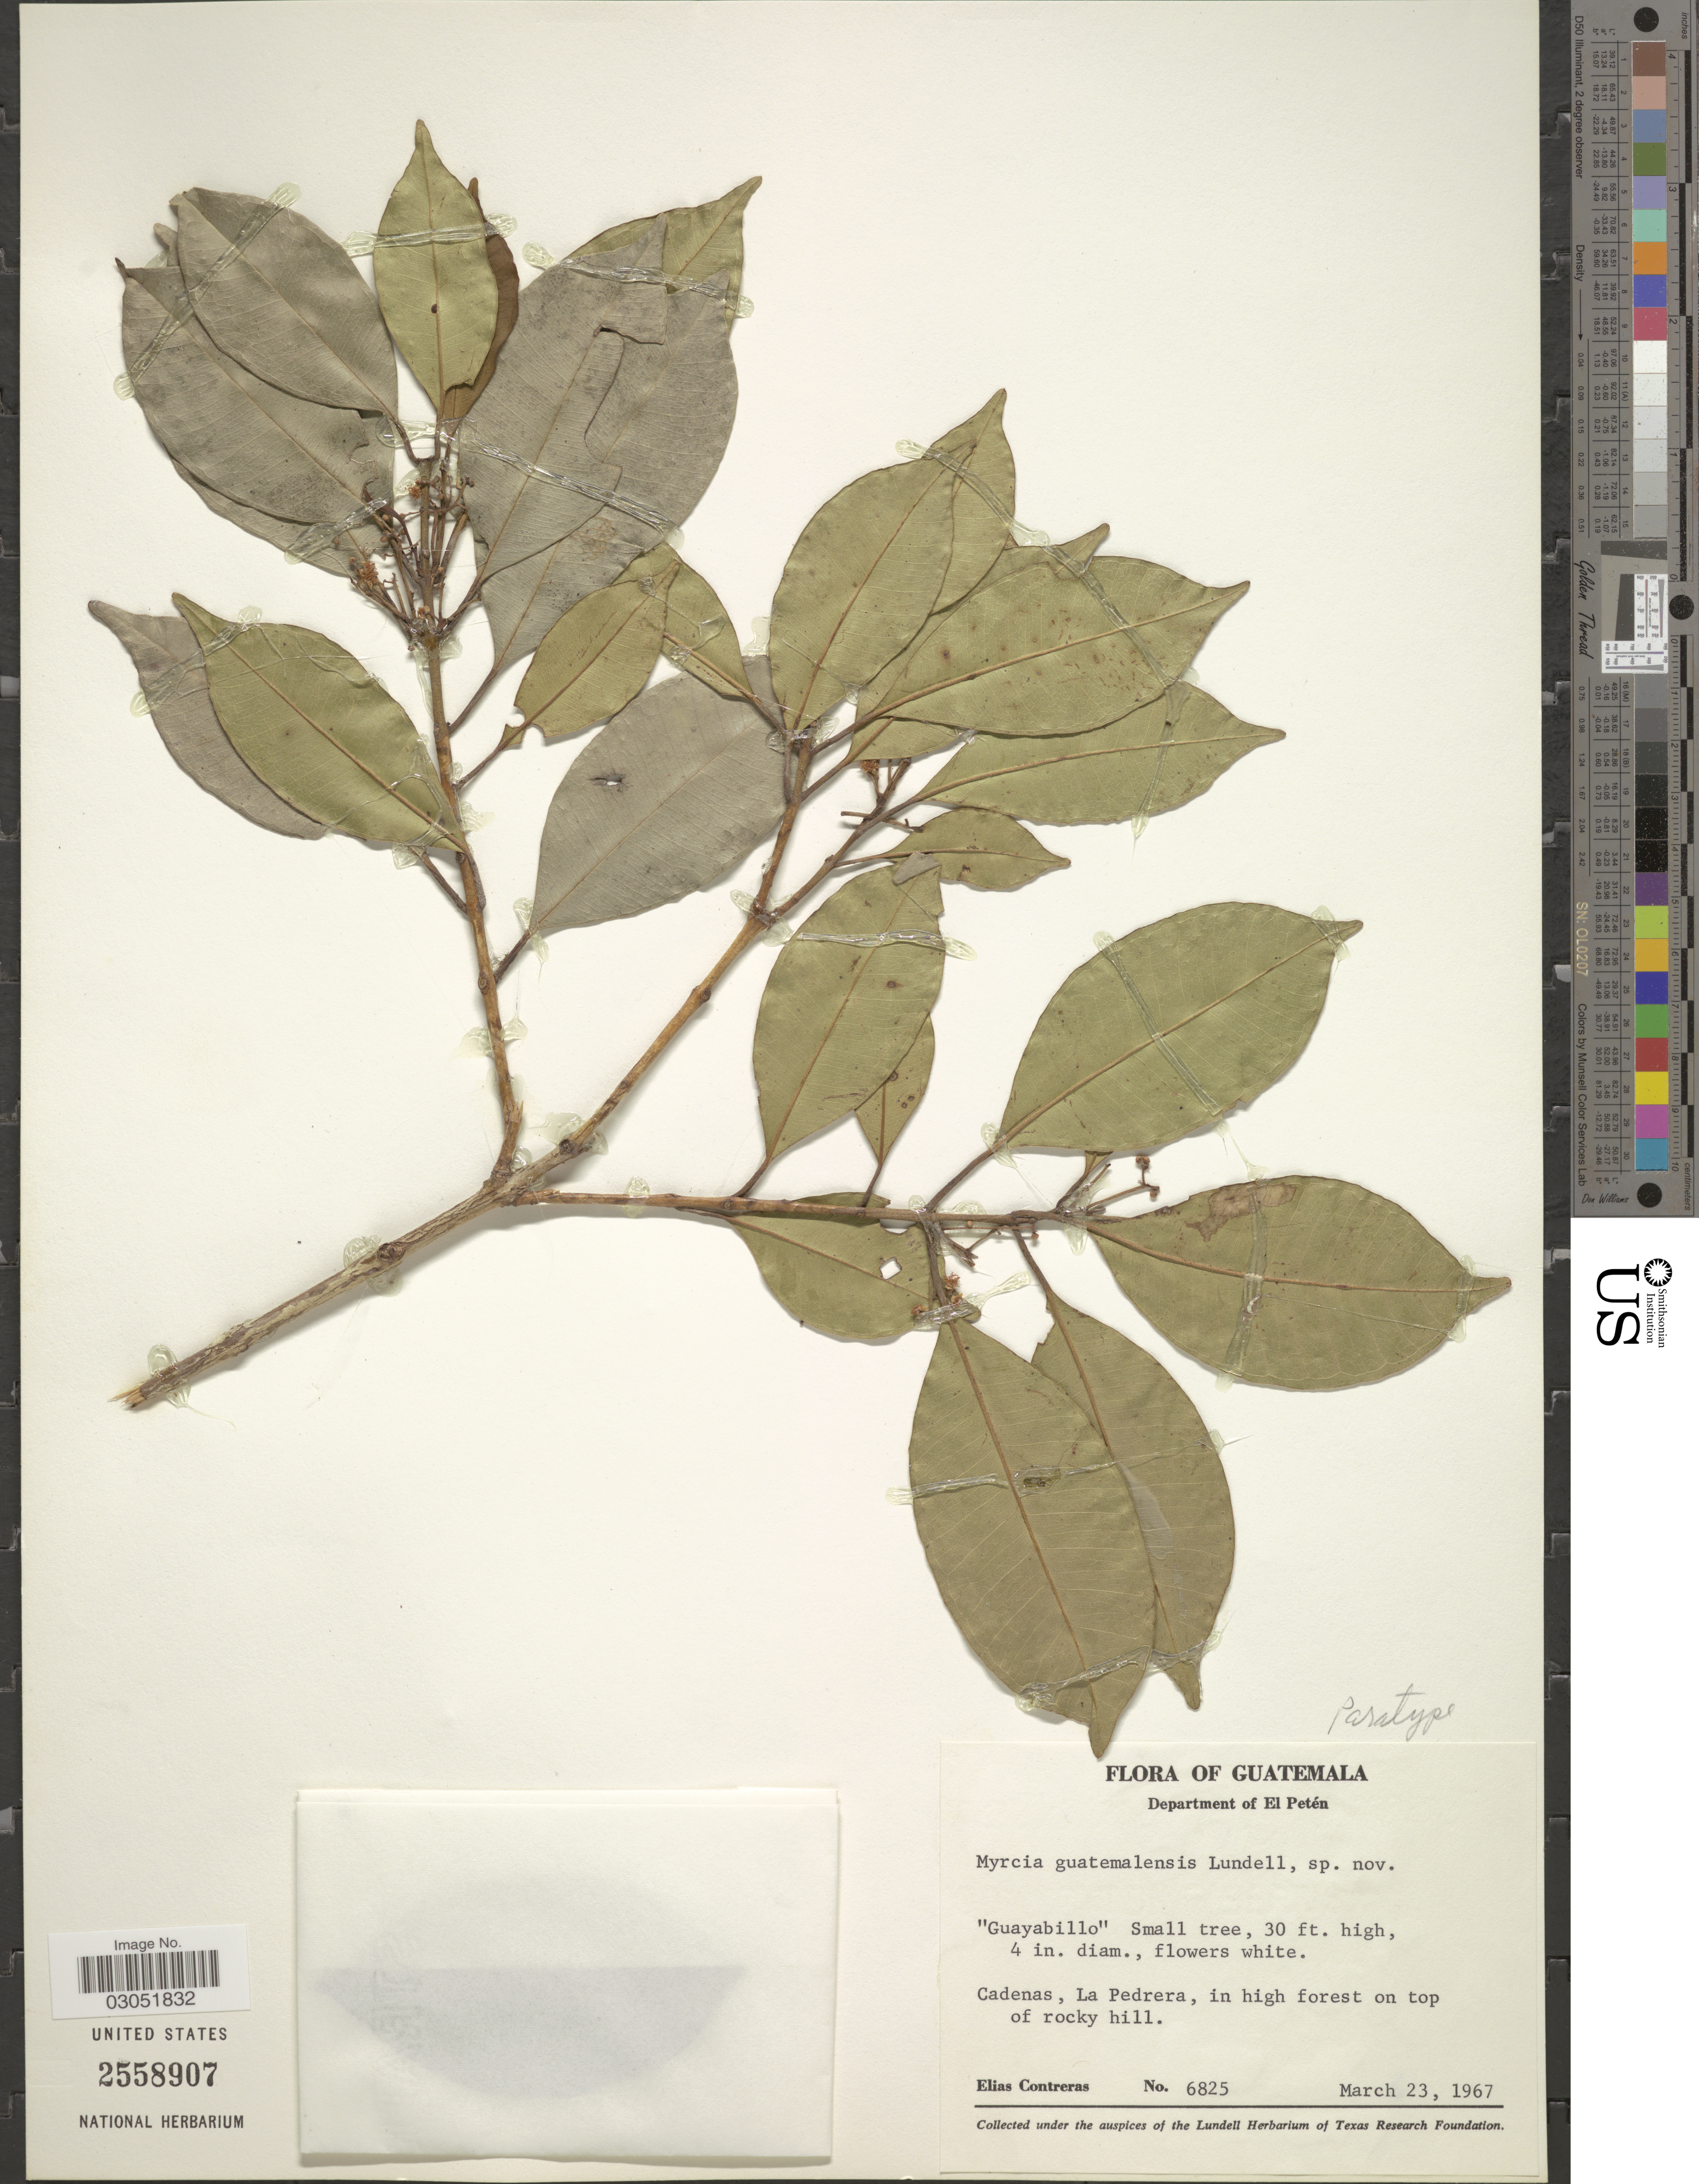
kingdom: Plantae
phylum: Tracheophyta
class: Magnoliopsida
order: Myrtales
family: Myrtaceae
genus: Myrcia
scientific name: Myrcia guatemalensis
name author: Lundell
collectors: E. Contreras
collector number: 6825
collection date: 1967-03-23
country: Guatemala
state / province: El Petén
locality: Department of El Petén. Cadenas, La Pedrera.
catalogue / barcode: US 2558907